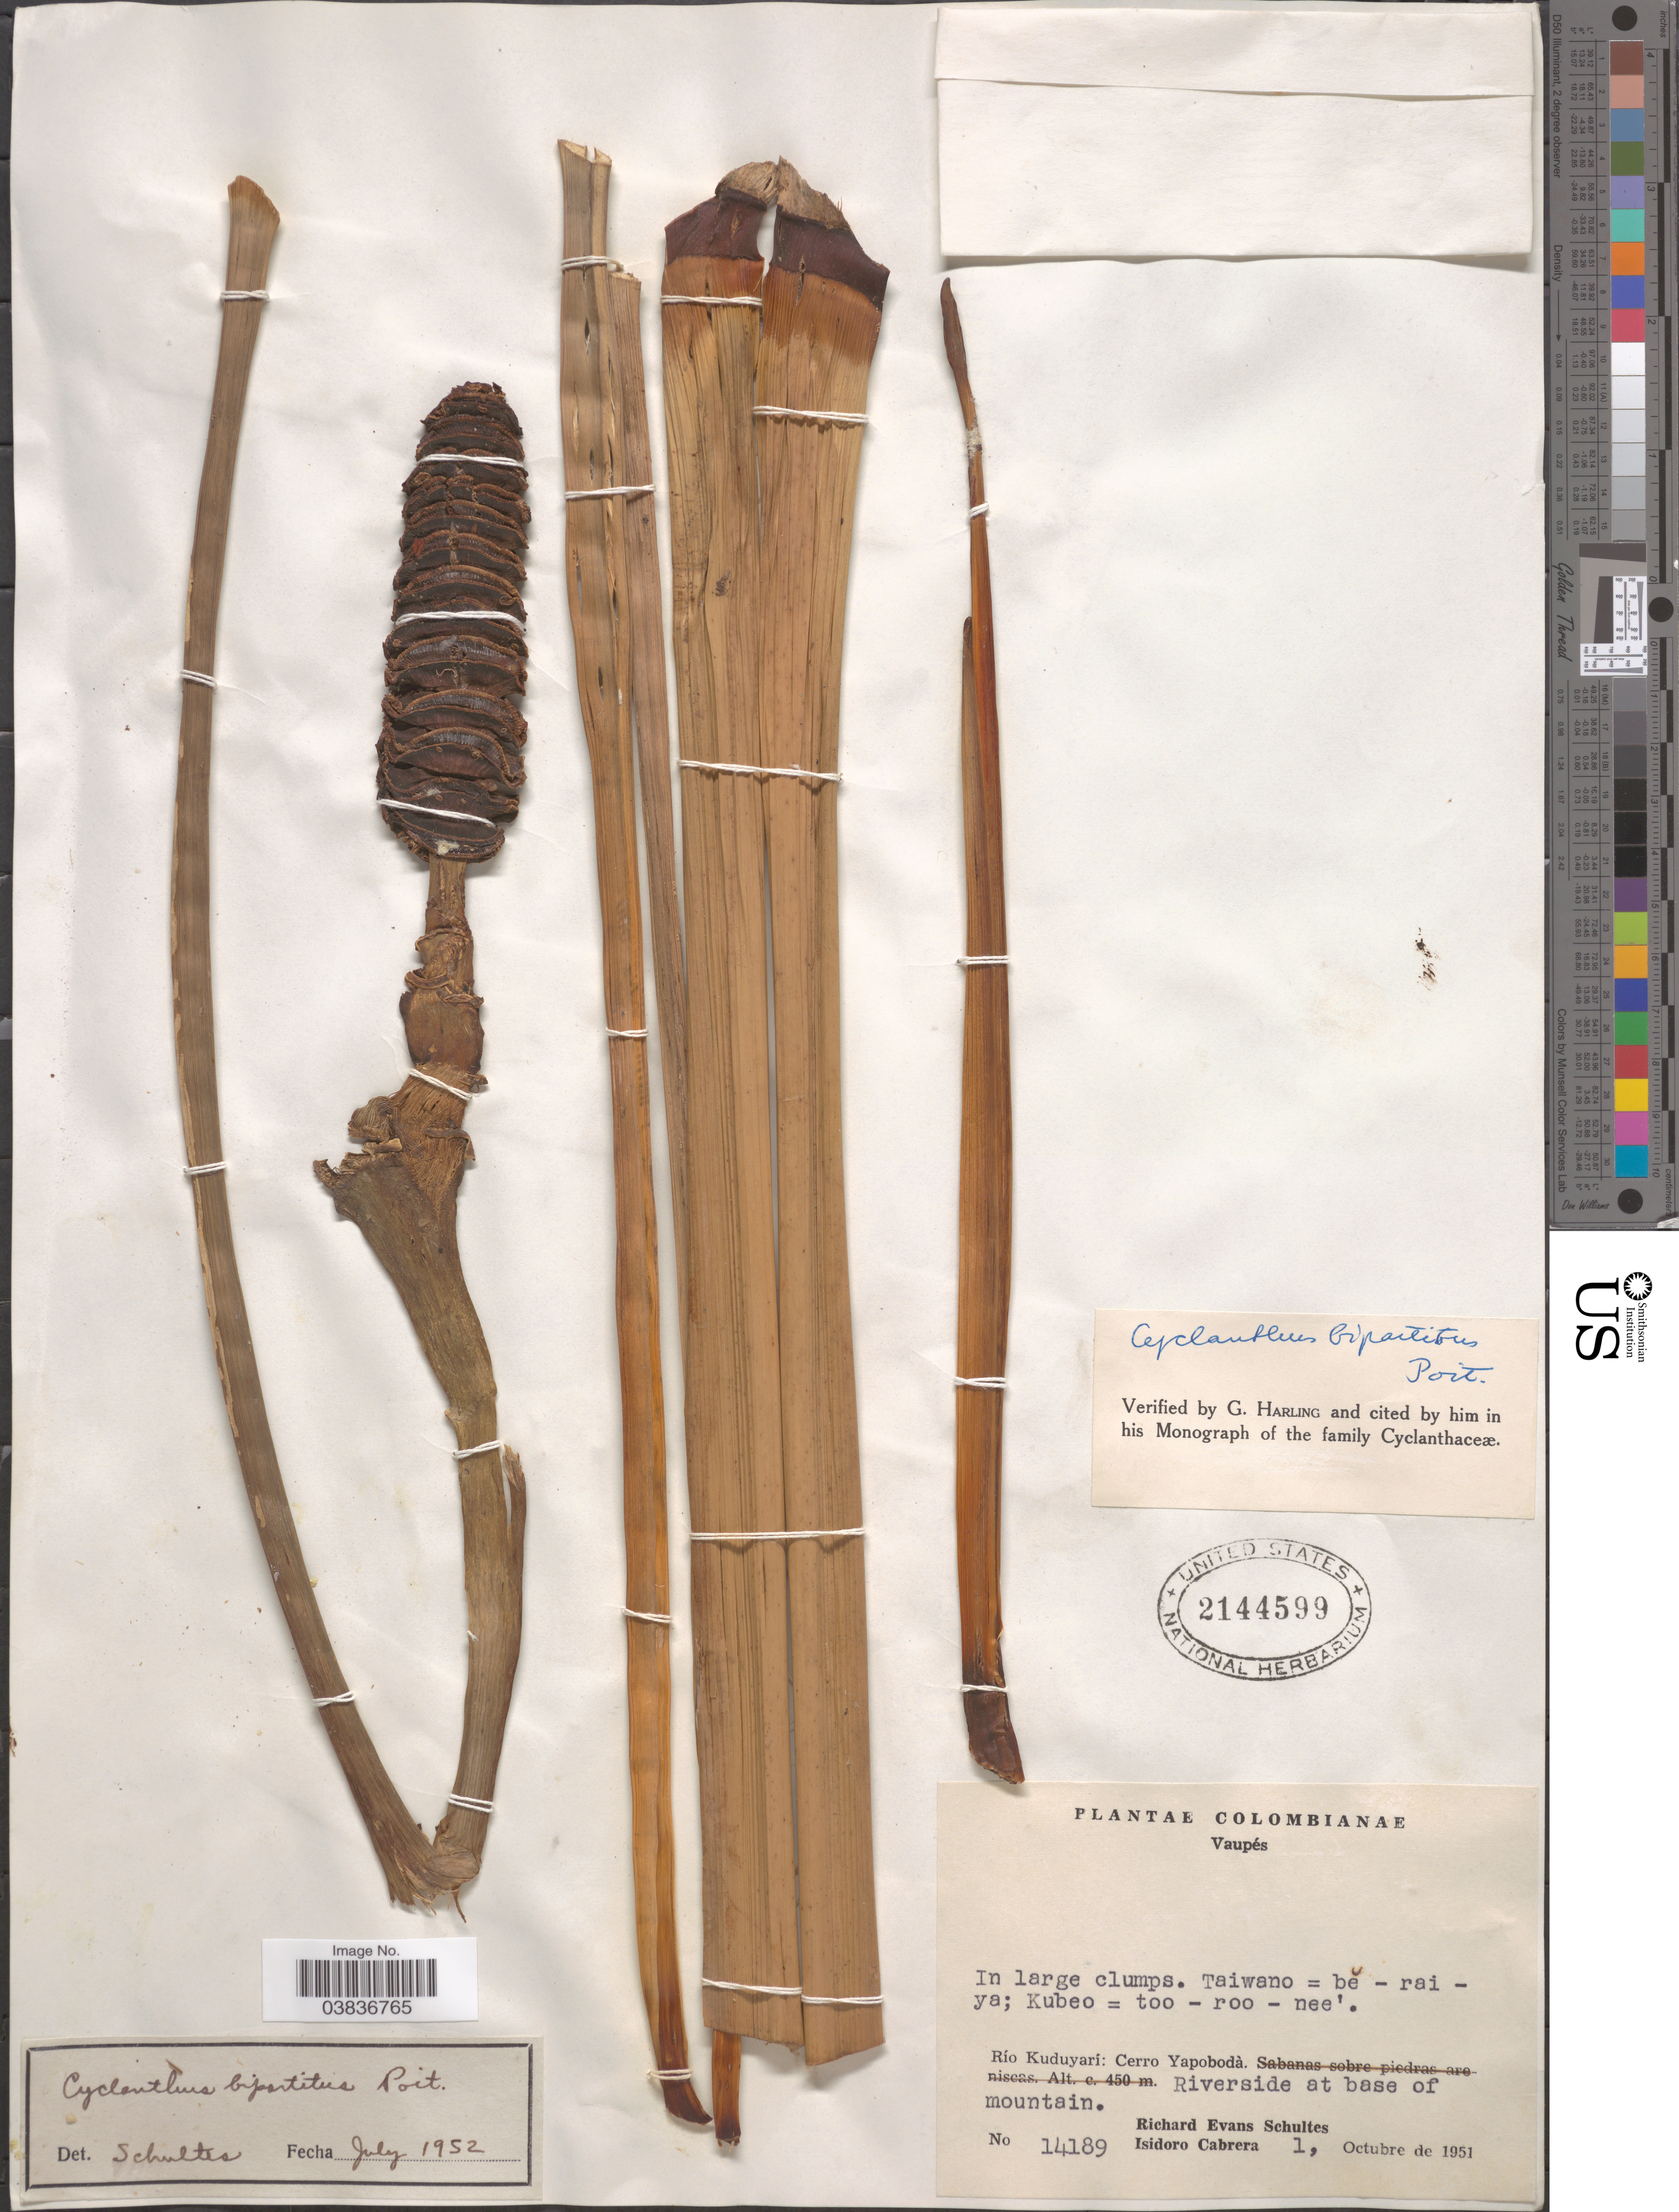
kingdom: Plantae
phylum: Tracheophyta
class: Liliopsida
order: Pandanales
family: Cyclanthaceae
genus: Cyclanthus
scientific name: Cyclanthus bipartitus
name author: Poit. ex A. Rich.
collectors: R. E. Schultes & I. Cabrera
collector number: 14189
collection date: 1951-10-01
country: Colombia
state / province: Vaupés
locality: Río Kuduyarí: Cerro Yapobodá. Riverside at base of mountain.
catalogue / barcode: US 2144599